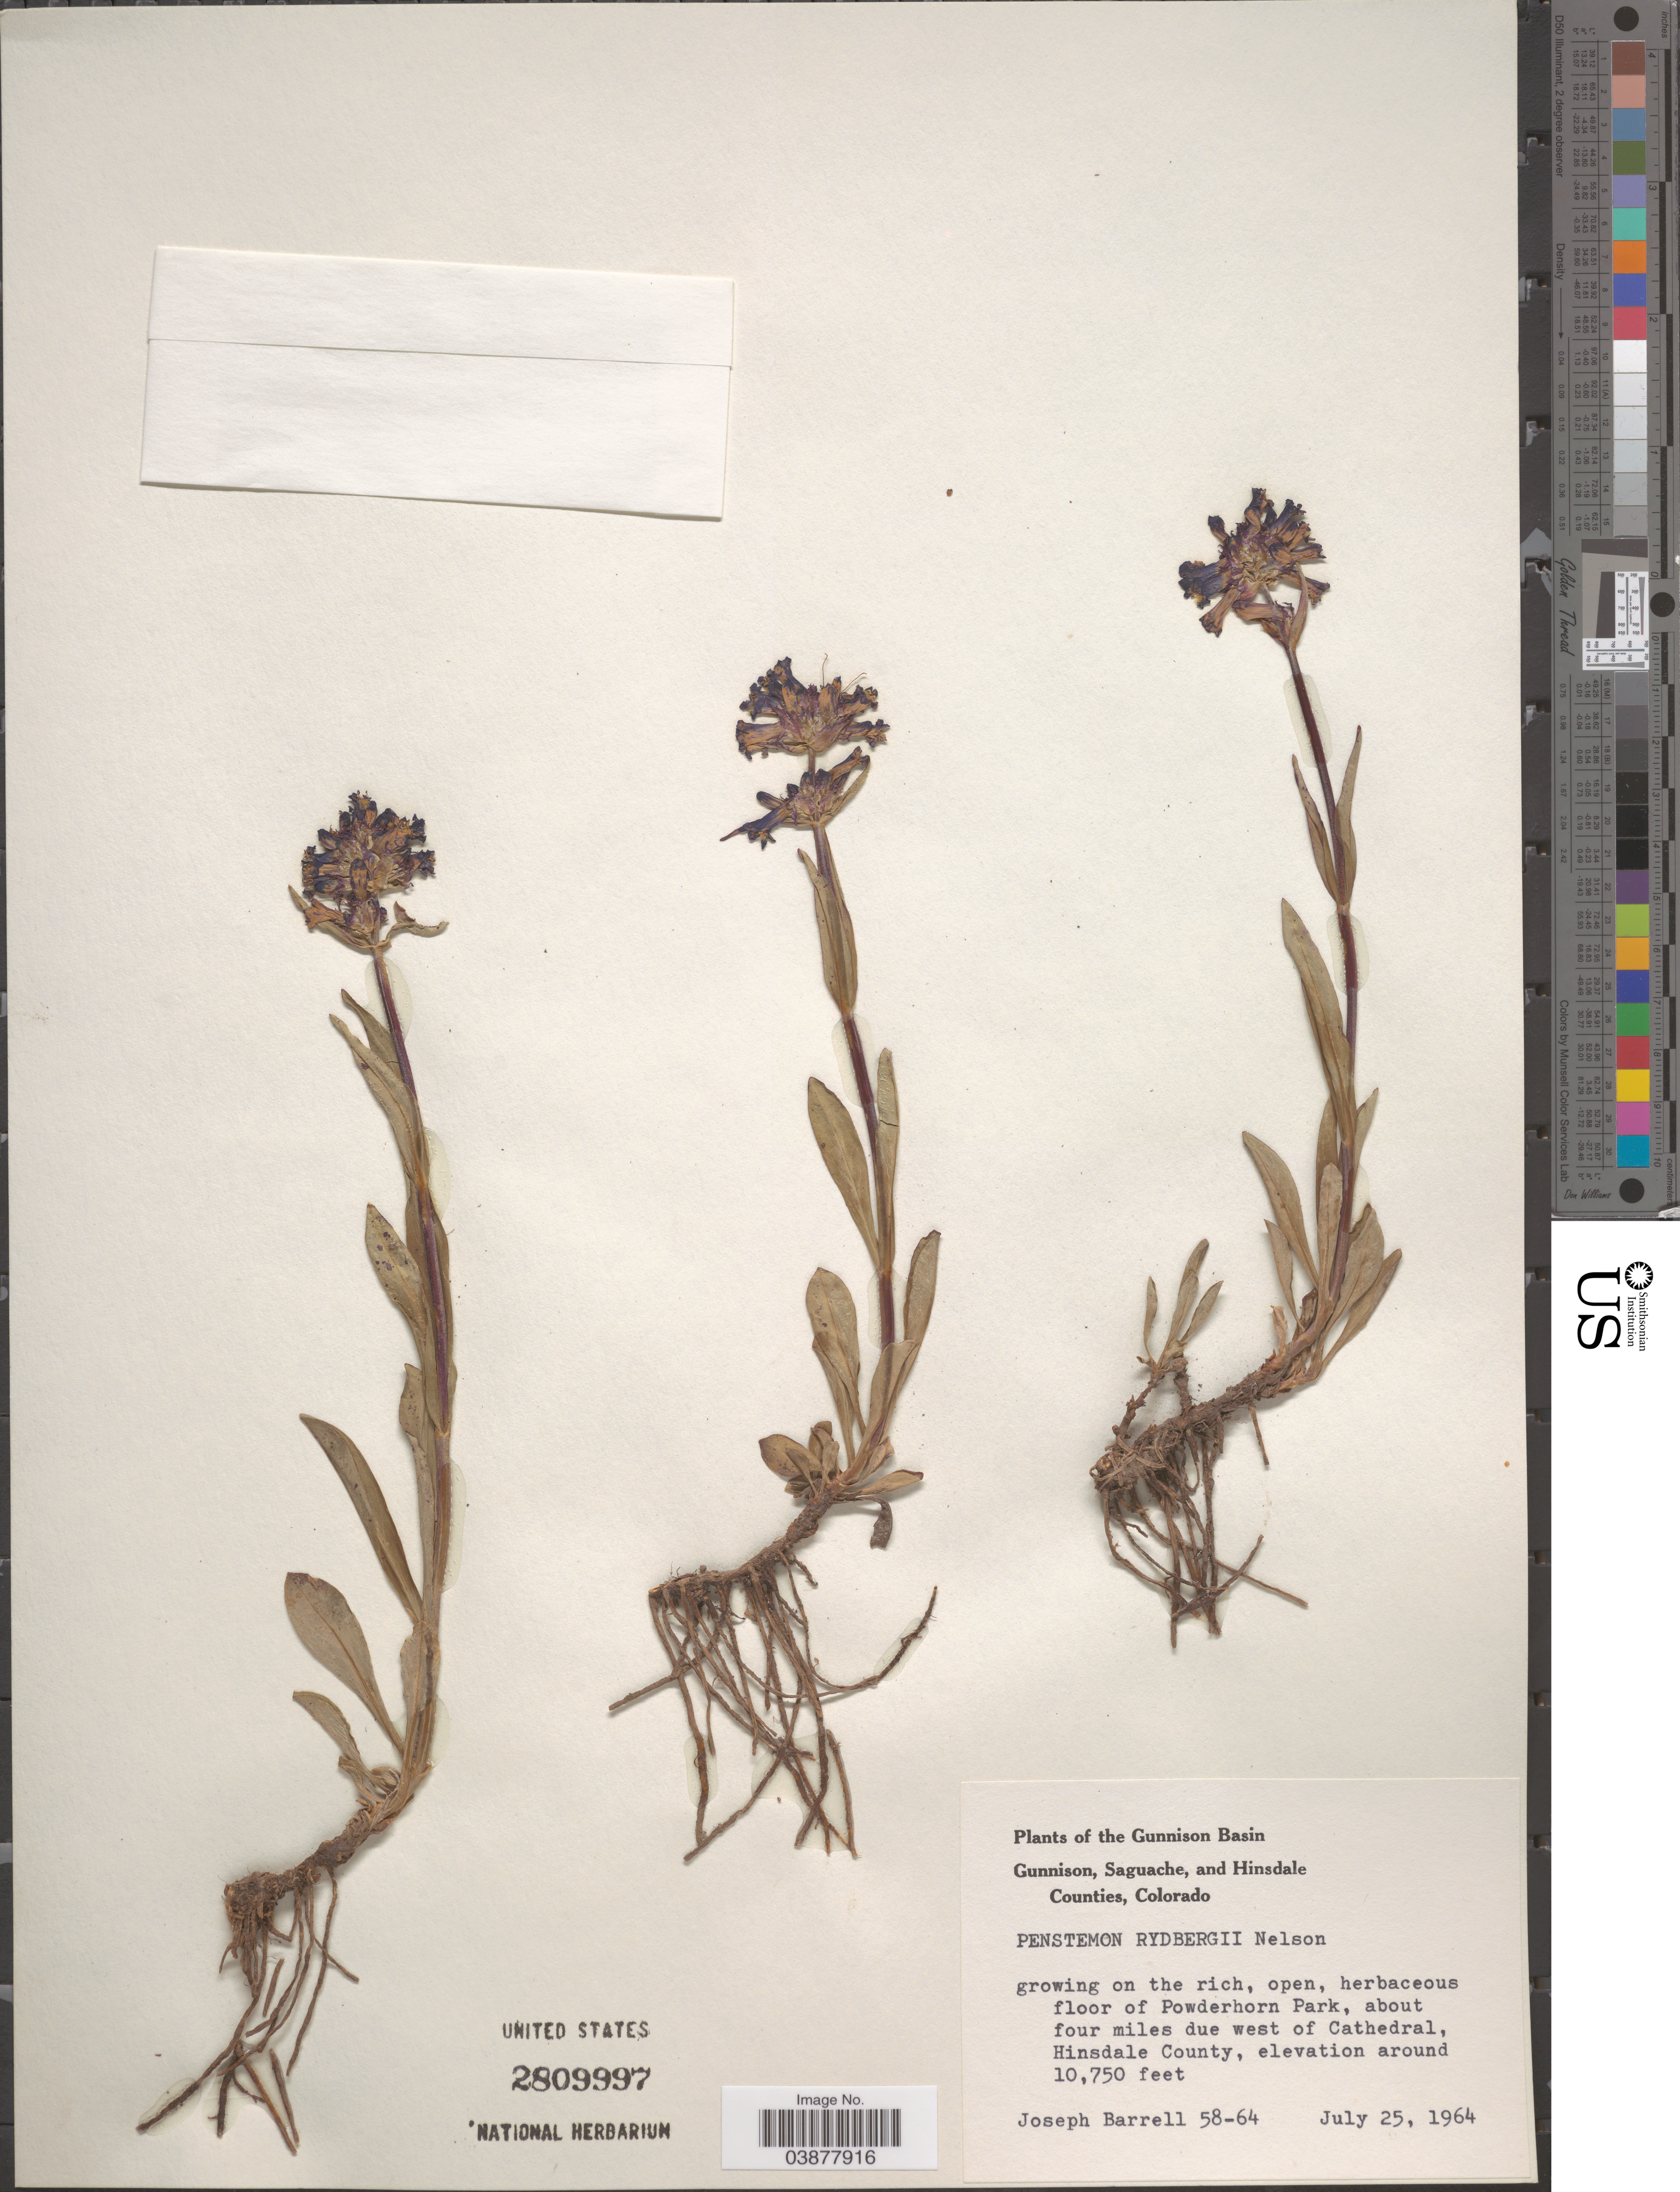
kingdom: Plantae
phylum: Tracheophyta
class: Magnoliopsida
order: Lamiales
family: Plantaginaceae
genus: Penstemon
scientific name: Penstemon rydbergii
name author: A. Nelson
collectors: J. Barrell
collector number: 58-64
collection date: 1964-07-25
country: United States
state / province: Colorado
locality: The Gunnison Basin. Herbaceous floor of Powderhorn Park, about four miles due west of Cathedral, Hinsdale County.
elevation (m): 3277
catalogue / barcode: US 2809997